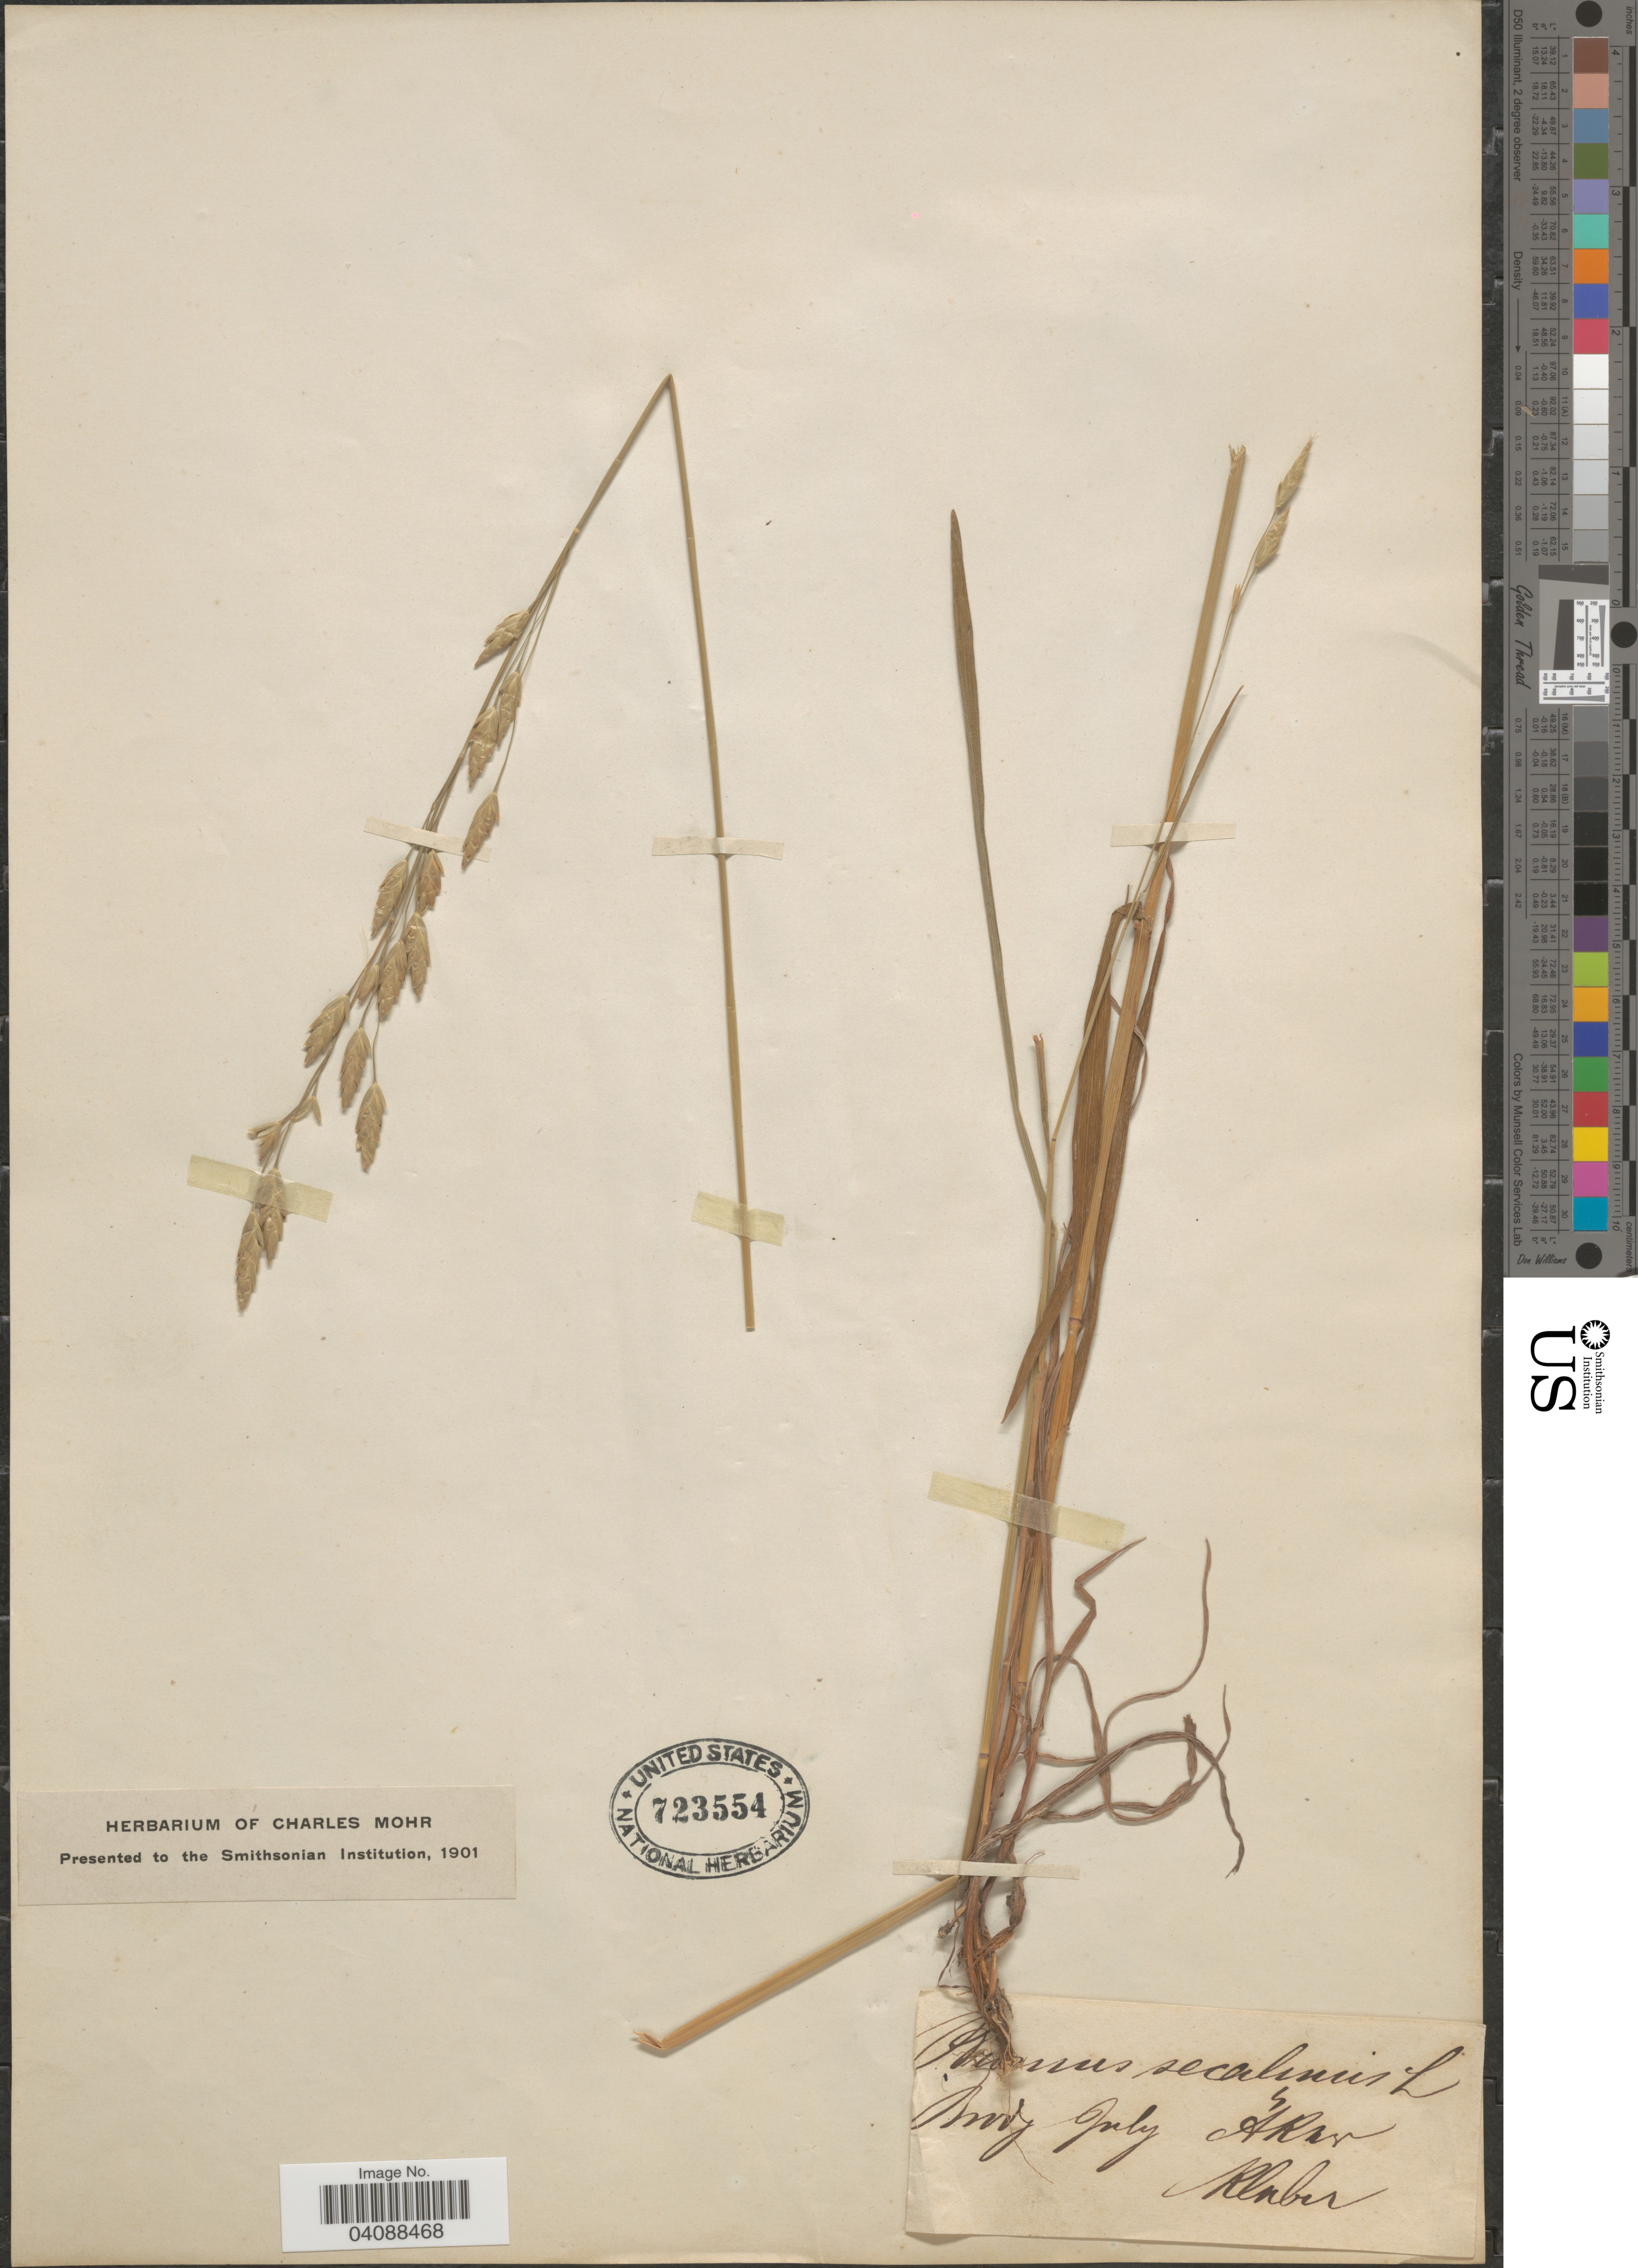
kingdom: Plantae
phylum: Tracheophyta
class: Liliopsida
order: Poales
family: Poaceae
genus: Bromus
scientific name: Bromus secalinus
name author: L.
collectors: Kluber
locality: Åker.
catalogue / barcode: US 723554